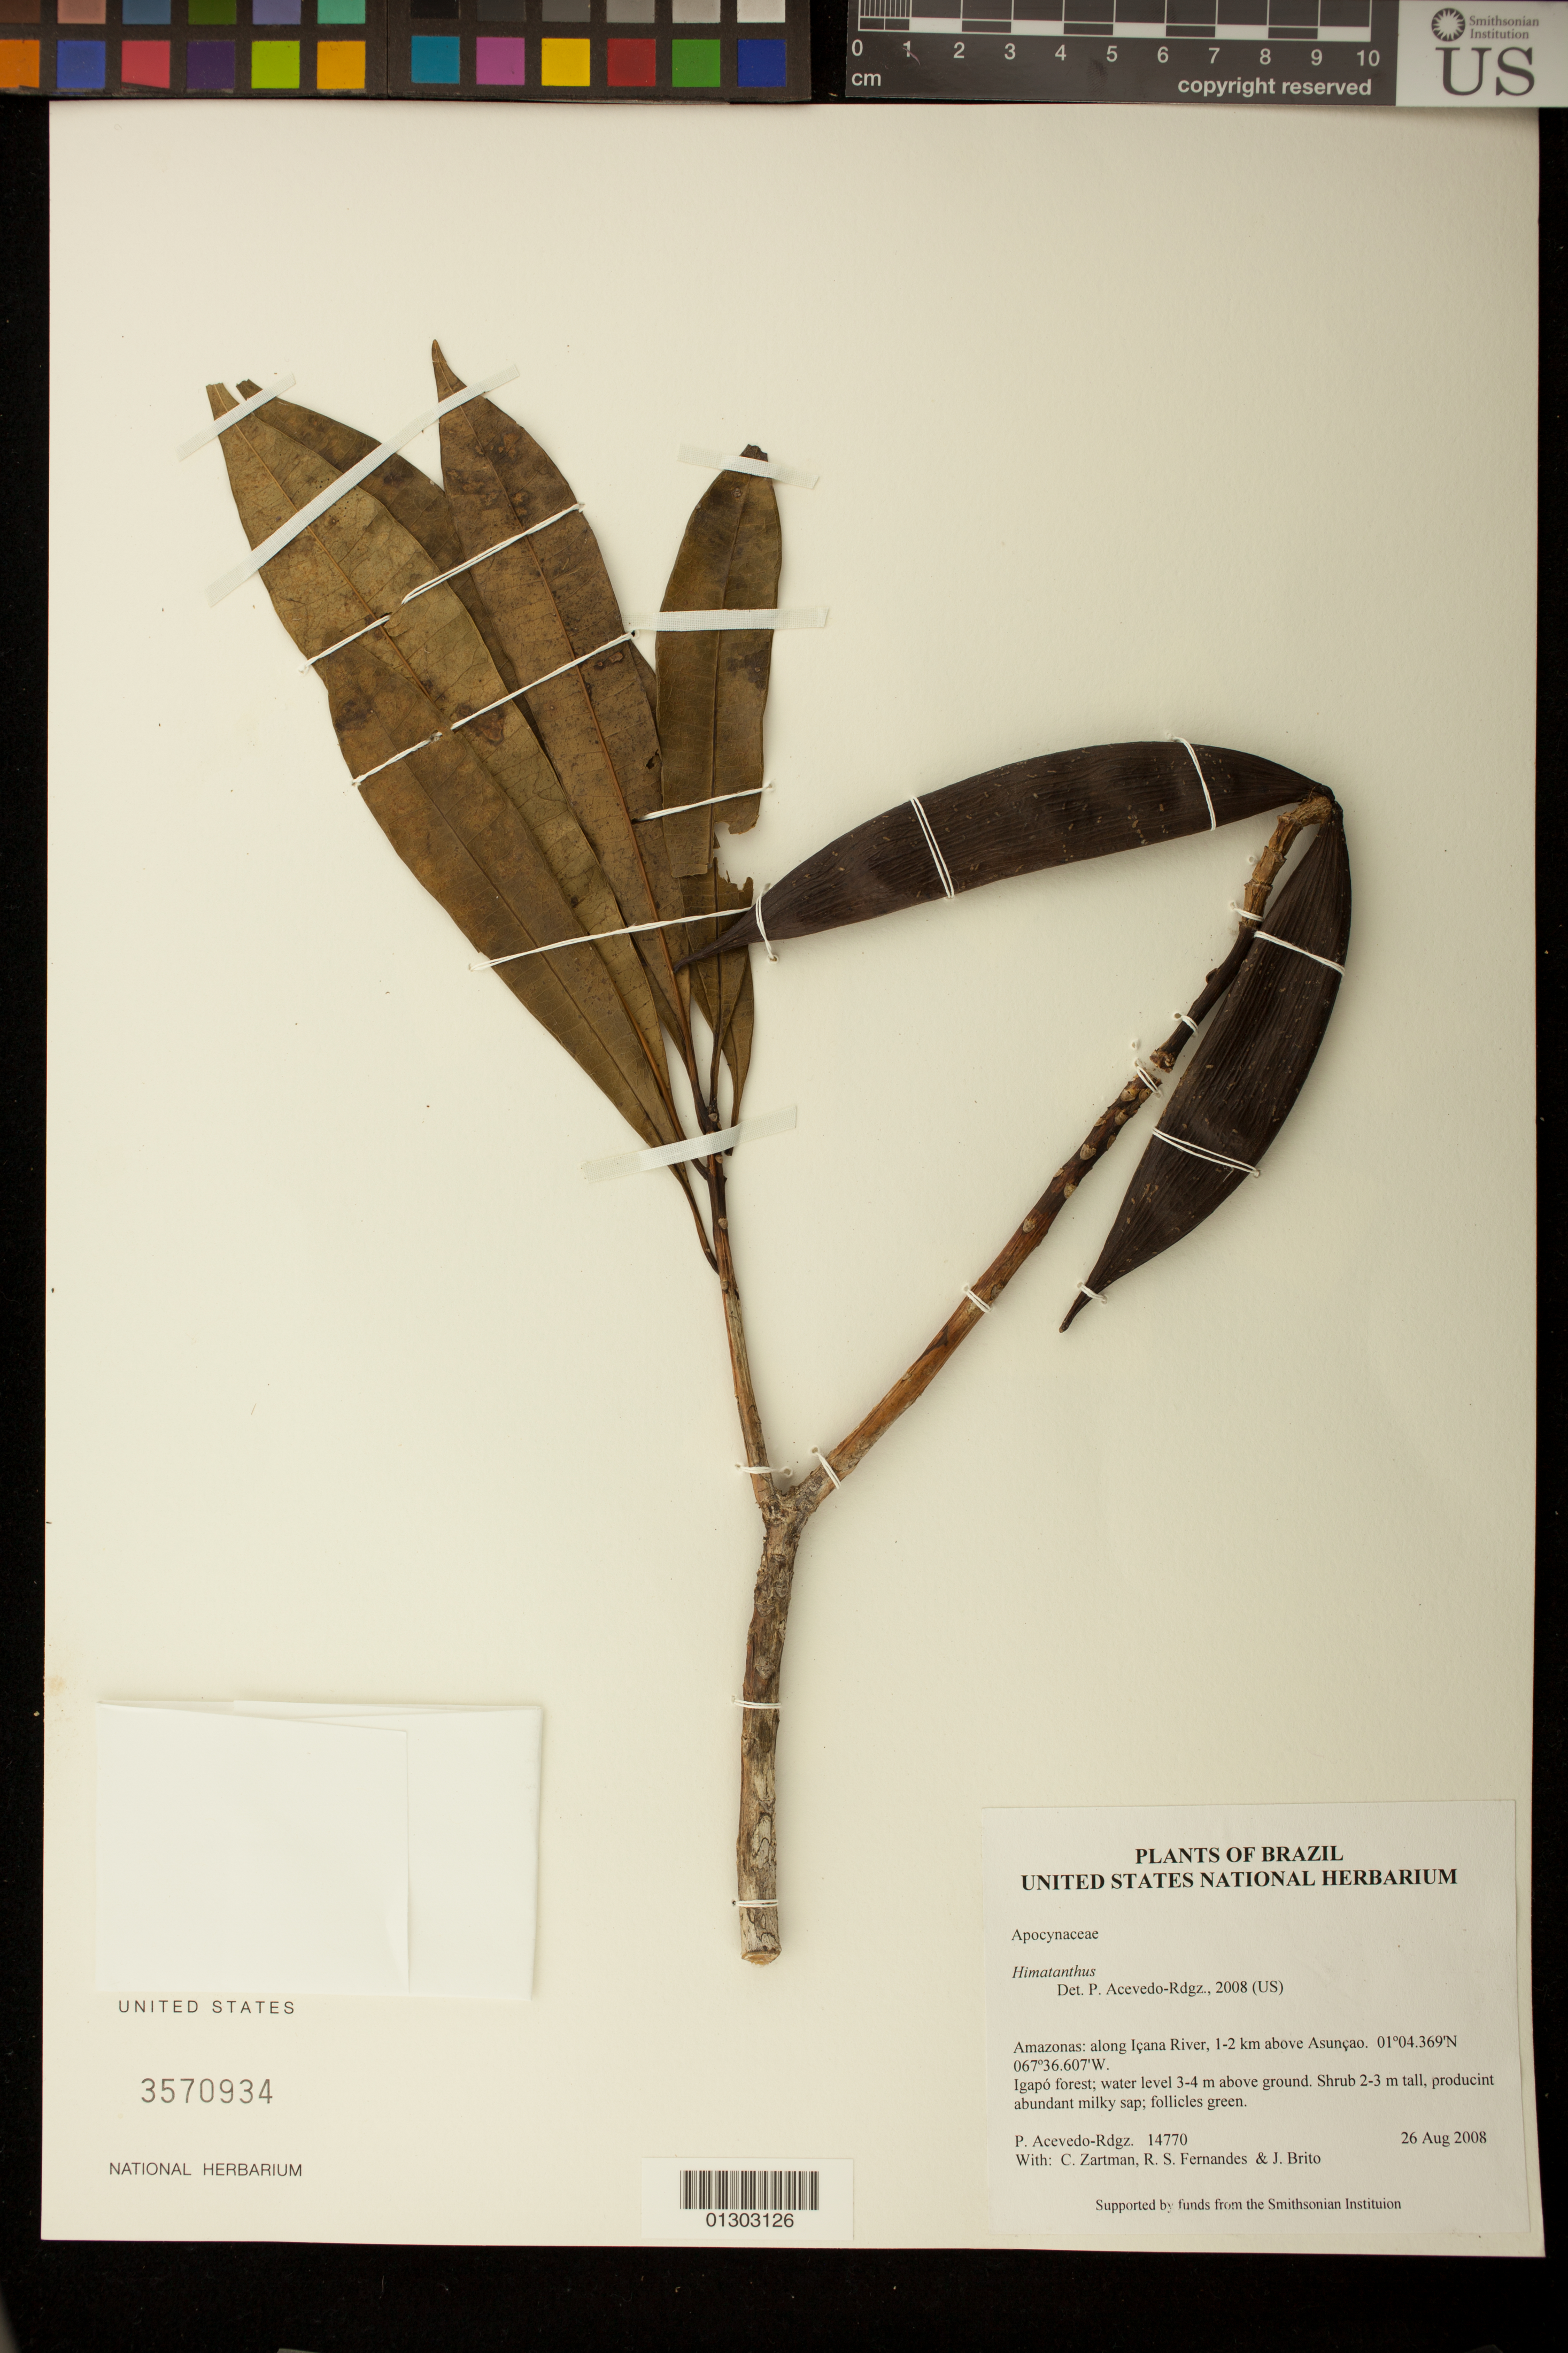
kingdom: Plantae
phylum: Tracheophyta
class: Magnoliopsida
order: Gentianales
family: Apocynaceae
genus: Himatanthus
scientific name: Himatanthus attenuatus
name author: (Benth.) Woodson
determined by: Strong, M. T., (US), Smithsonian Institution - National Museum of Natural History (UNITED STATES)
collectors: P. Acevedo-Rodr., C. Zartman, R. Fernandes & J. Brito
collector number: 14770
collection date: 2008-08-26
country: Brazil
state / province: Amazonas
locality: Içana River, 1-2 km above Asunçao.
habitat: Igapó forest; water level 3-4 m above ground.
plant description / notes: NY, MO, US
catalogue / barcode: US 3570934